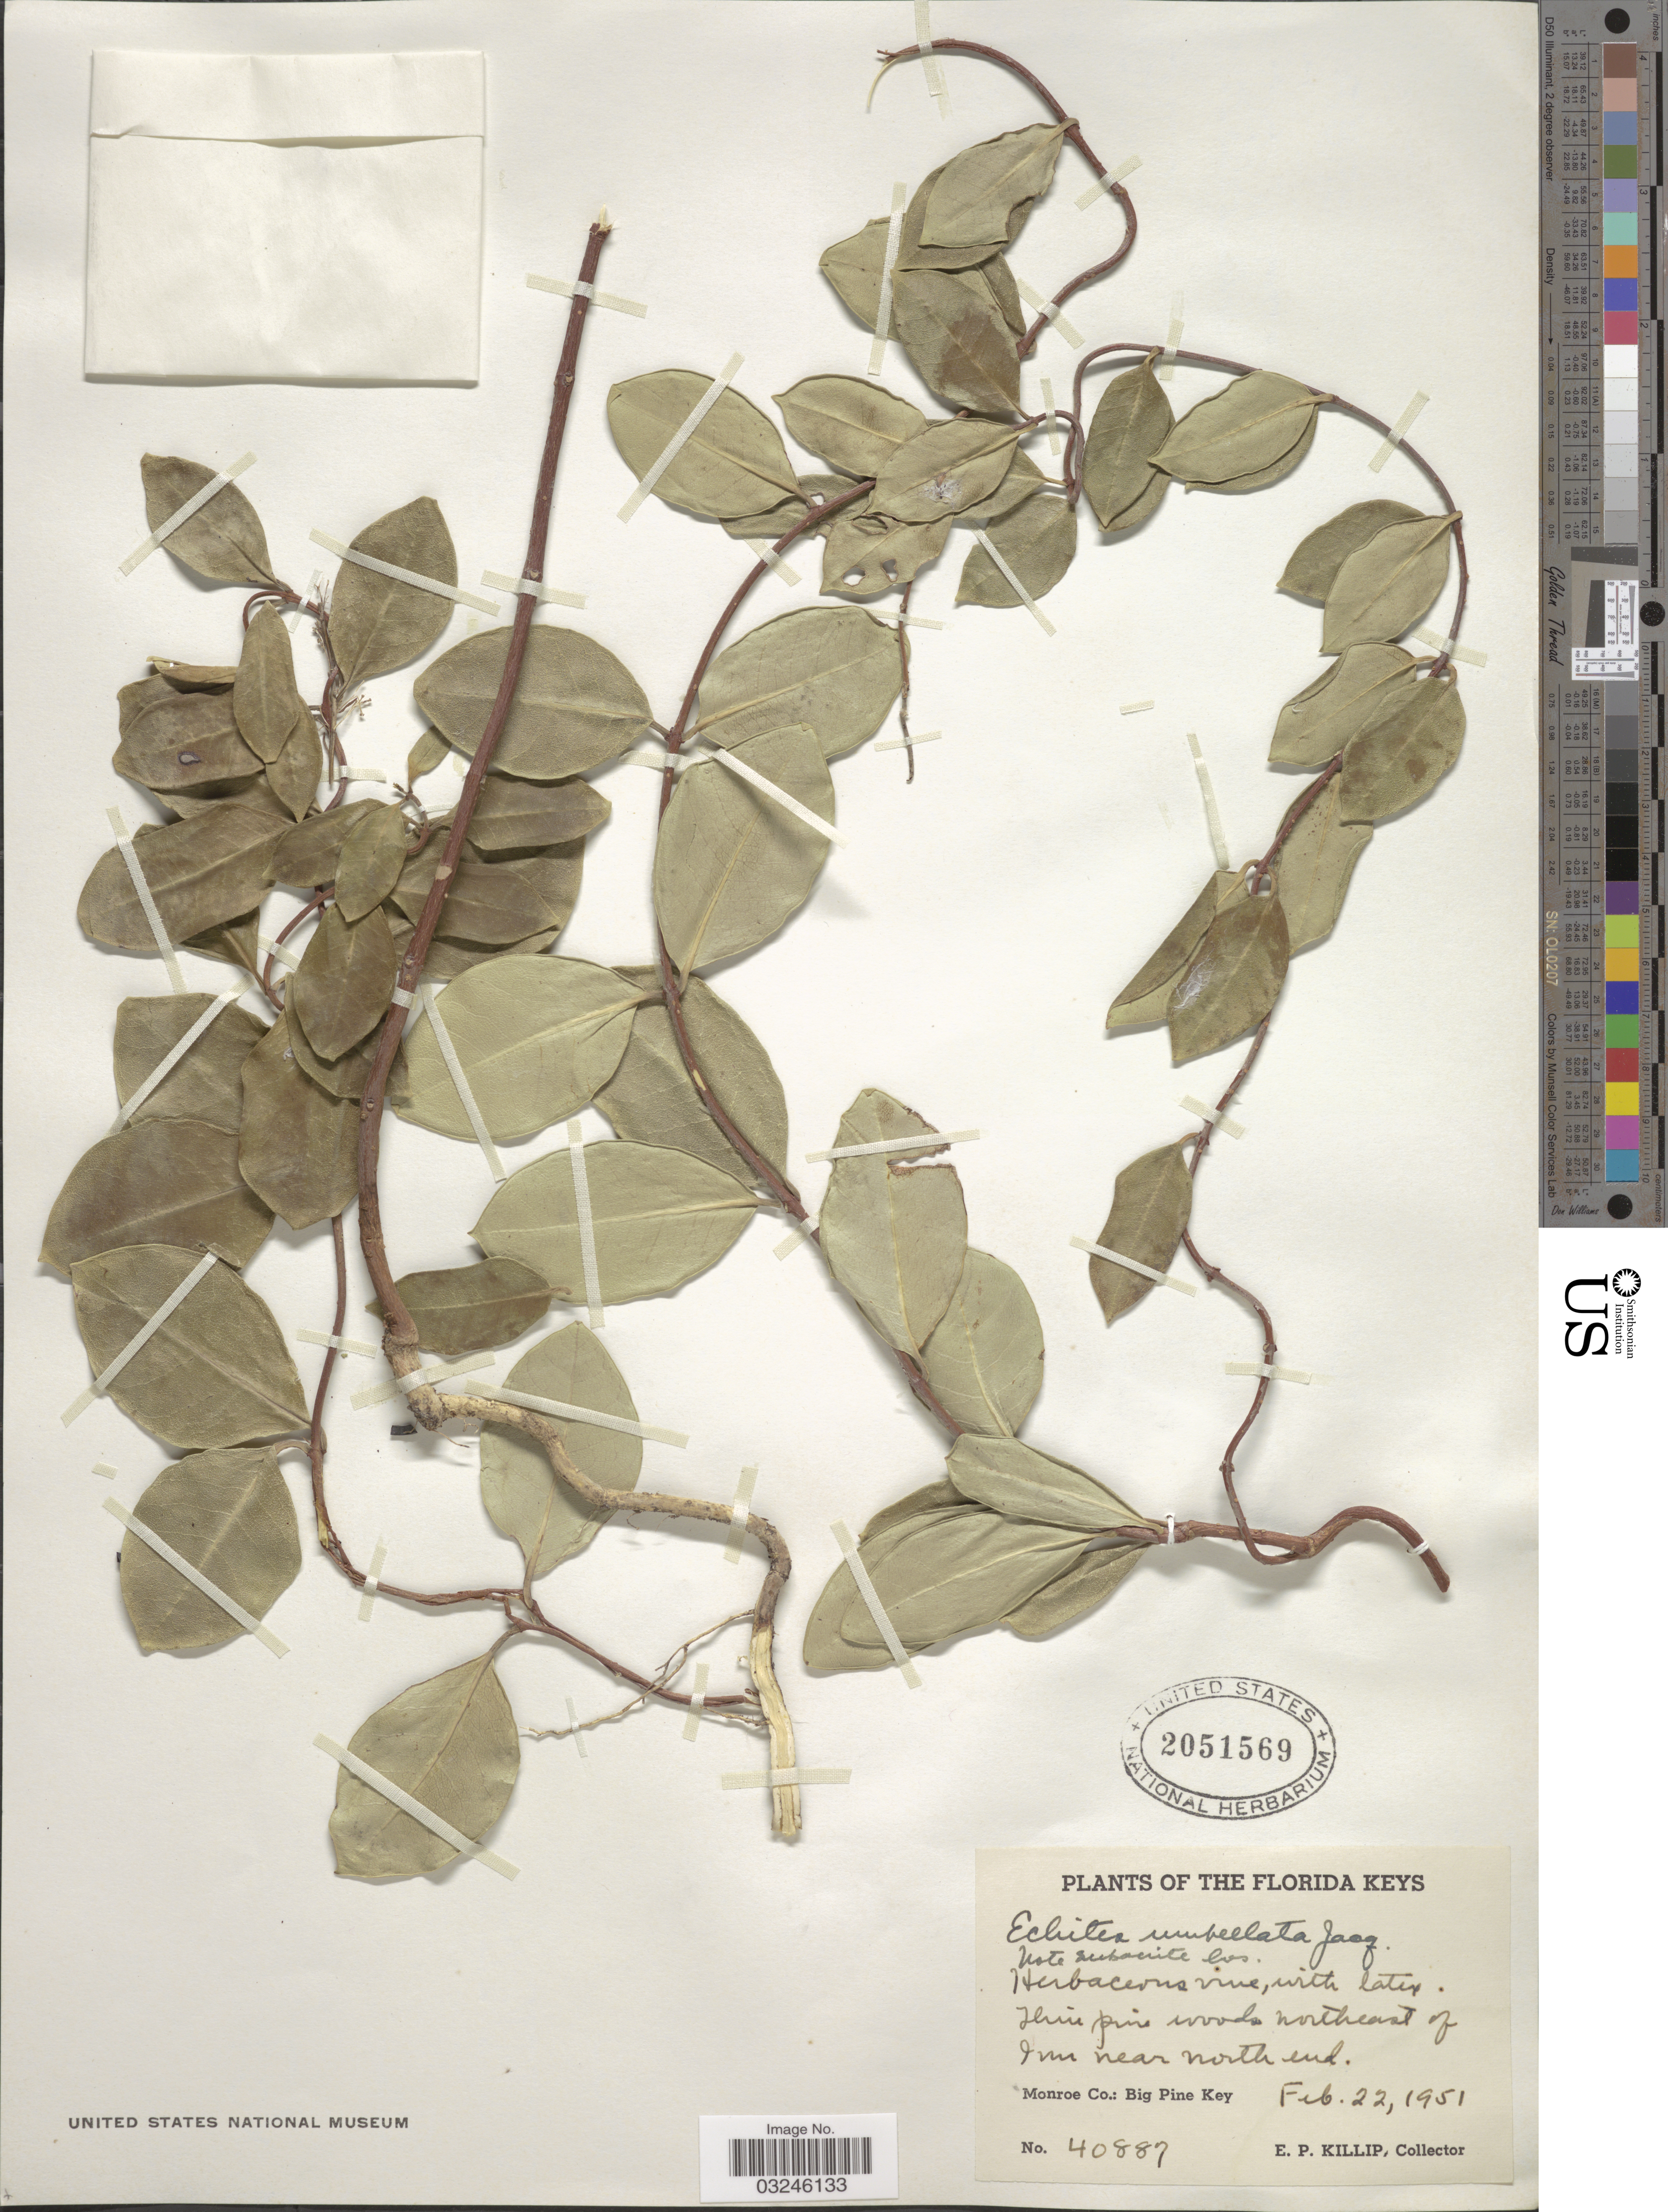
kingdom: Plantae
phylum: Tracheophyta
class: Magnoliopsida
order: Gentianales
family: Apocynaceae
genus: Echites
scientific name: Echites umbellatus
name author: Jacq.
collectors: E. P. Killip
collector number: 40887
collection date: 1951-02-22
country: United States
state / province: Florida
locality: Florida Keys. Northeast of Inn near north end. Monroe Co.: Big Pine Key.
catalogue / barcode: US 2051569